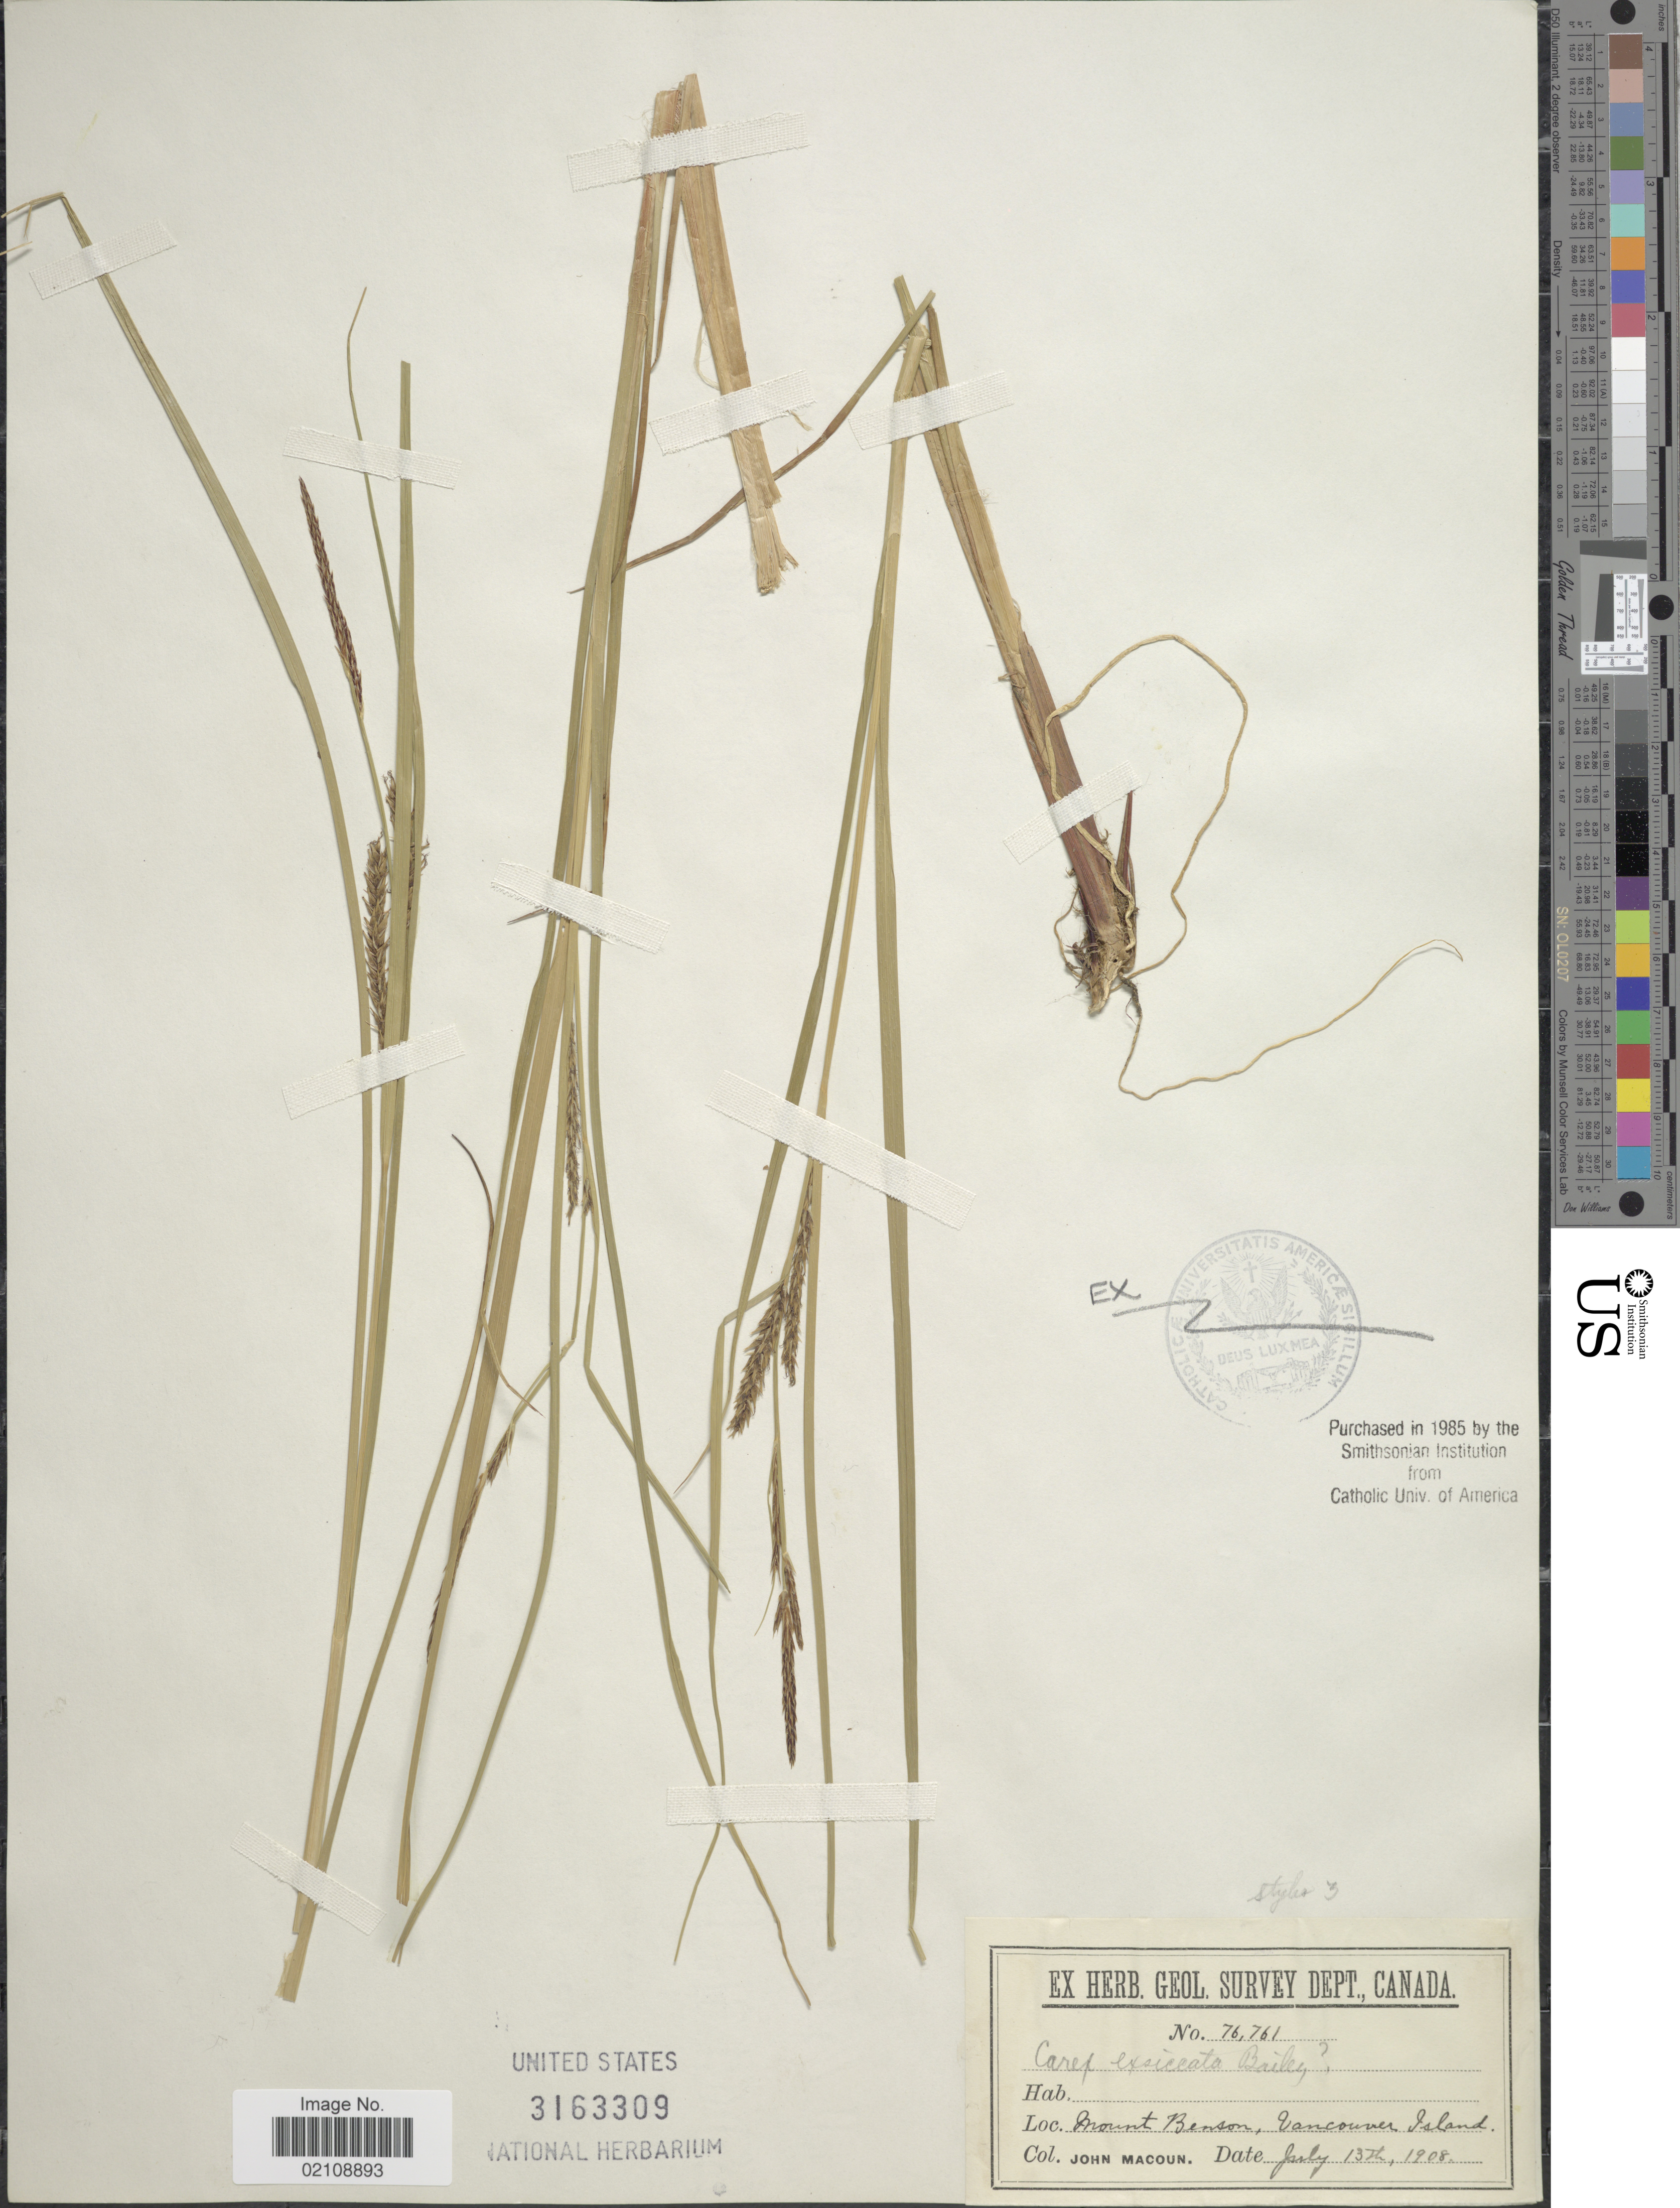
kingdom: Plantae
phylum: Tracheophyta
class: Liliopsida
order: Poales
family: Cyperaceae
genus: Carex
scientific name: Carex exsiccata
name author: L.H. Bailey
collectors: J. Macoun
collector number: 76761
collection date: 1908-07-13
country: Canada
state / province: British Columbia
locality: Mount Benson, Vancouver Island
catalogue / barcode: US 3163309